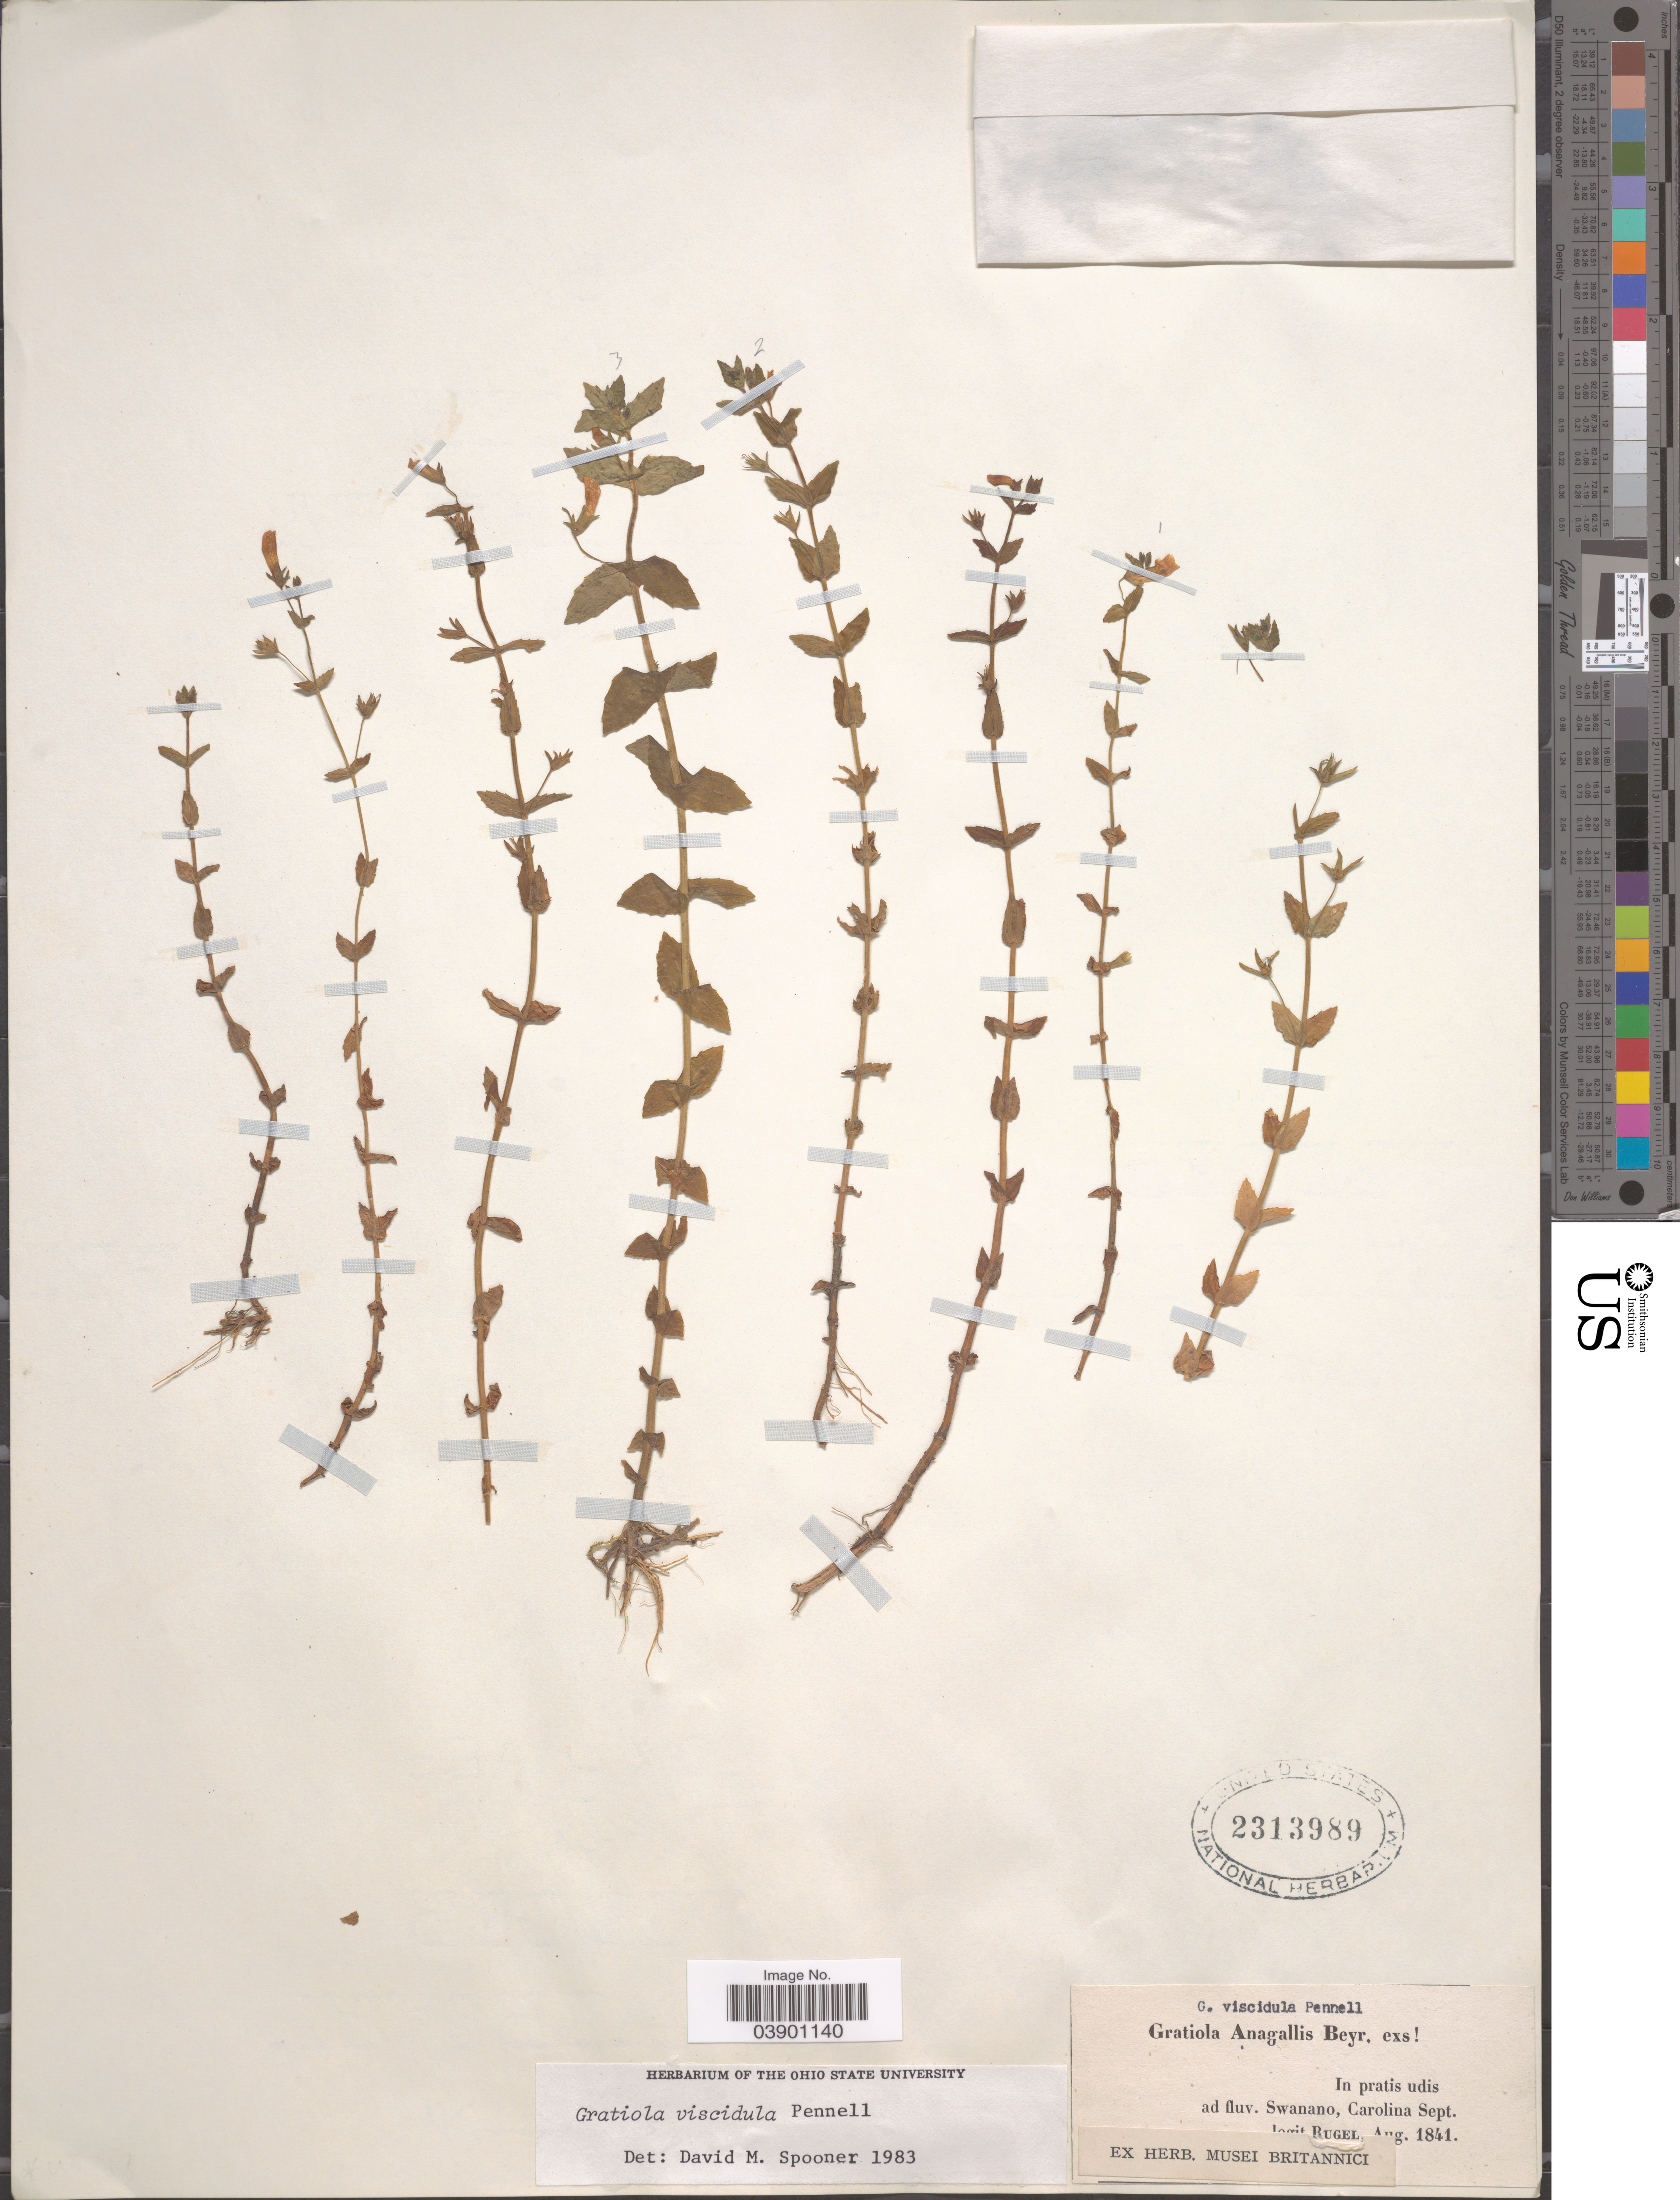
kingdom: Plantae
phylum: Tracheophyta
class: Magnoliopsida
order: Lamiales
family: Plantaginaceae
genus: Gratiola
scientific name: Gratiola viscidula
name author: Pennell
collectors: Rugel, --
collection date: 1841-08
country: United States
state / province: North Carolina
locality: In pratis udis ad fluv. Swanano, Carolina Sept.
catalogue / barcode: US 2313989